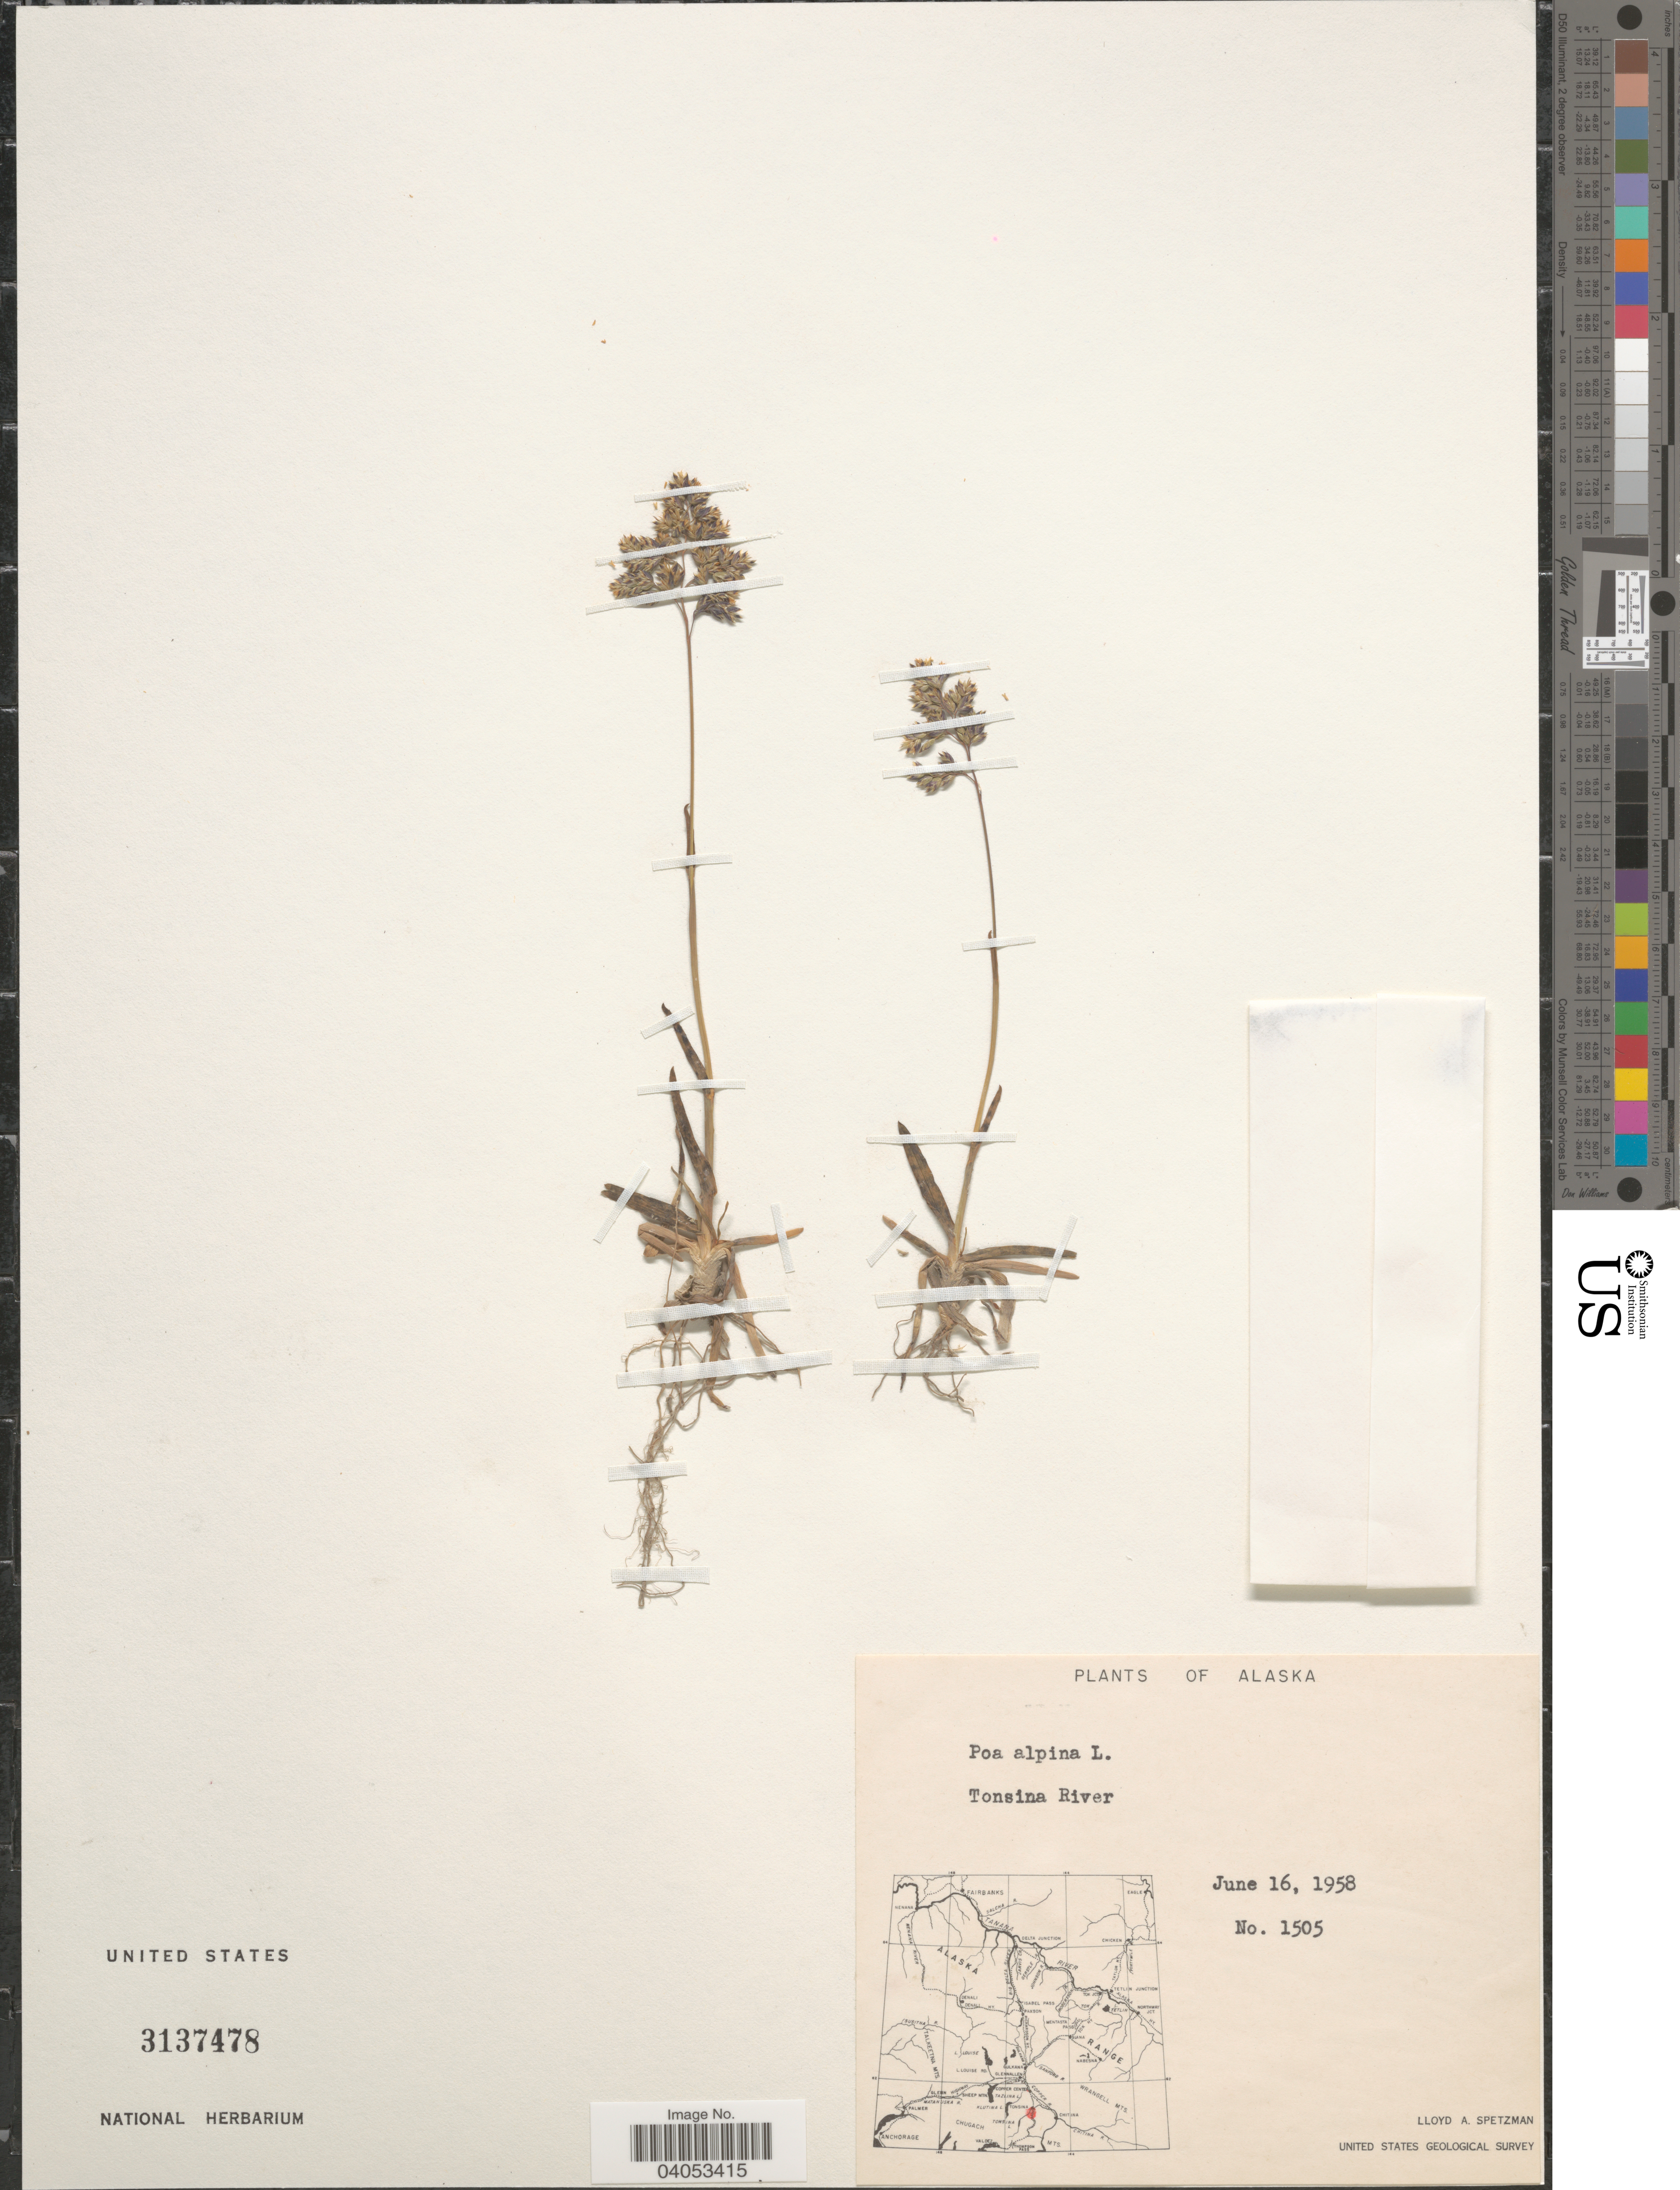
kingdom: Plantae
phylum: Tracheophyta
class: Liliopsida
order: Poales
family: Poaceae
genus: Poa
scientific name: Poa alpina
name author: L.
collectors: L. Spetzman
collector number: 1505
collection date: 1958-06-16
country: United States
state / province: Alaska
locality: Tonsina River.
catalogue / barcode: US 3137478